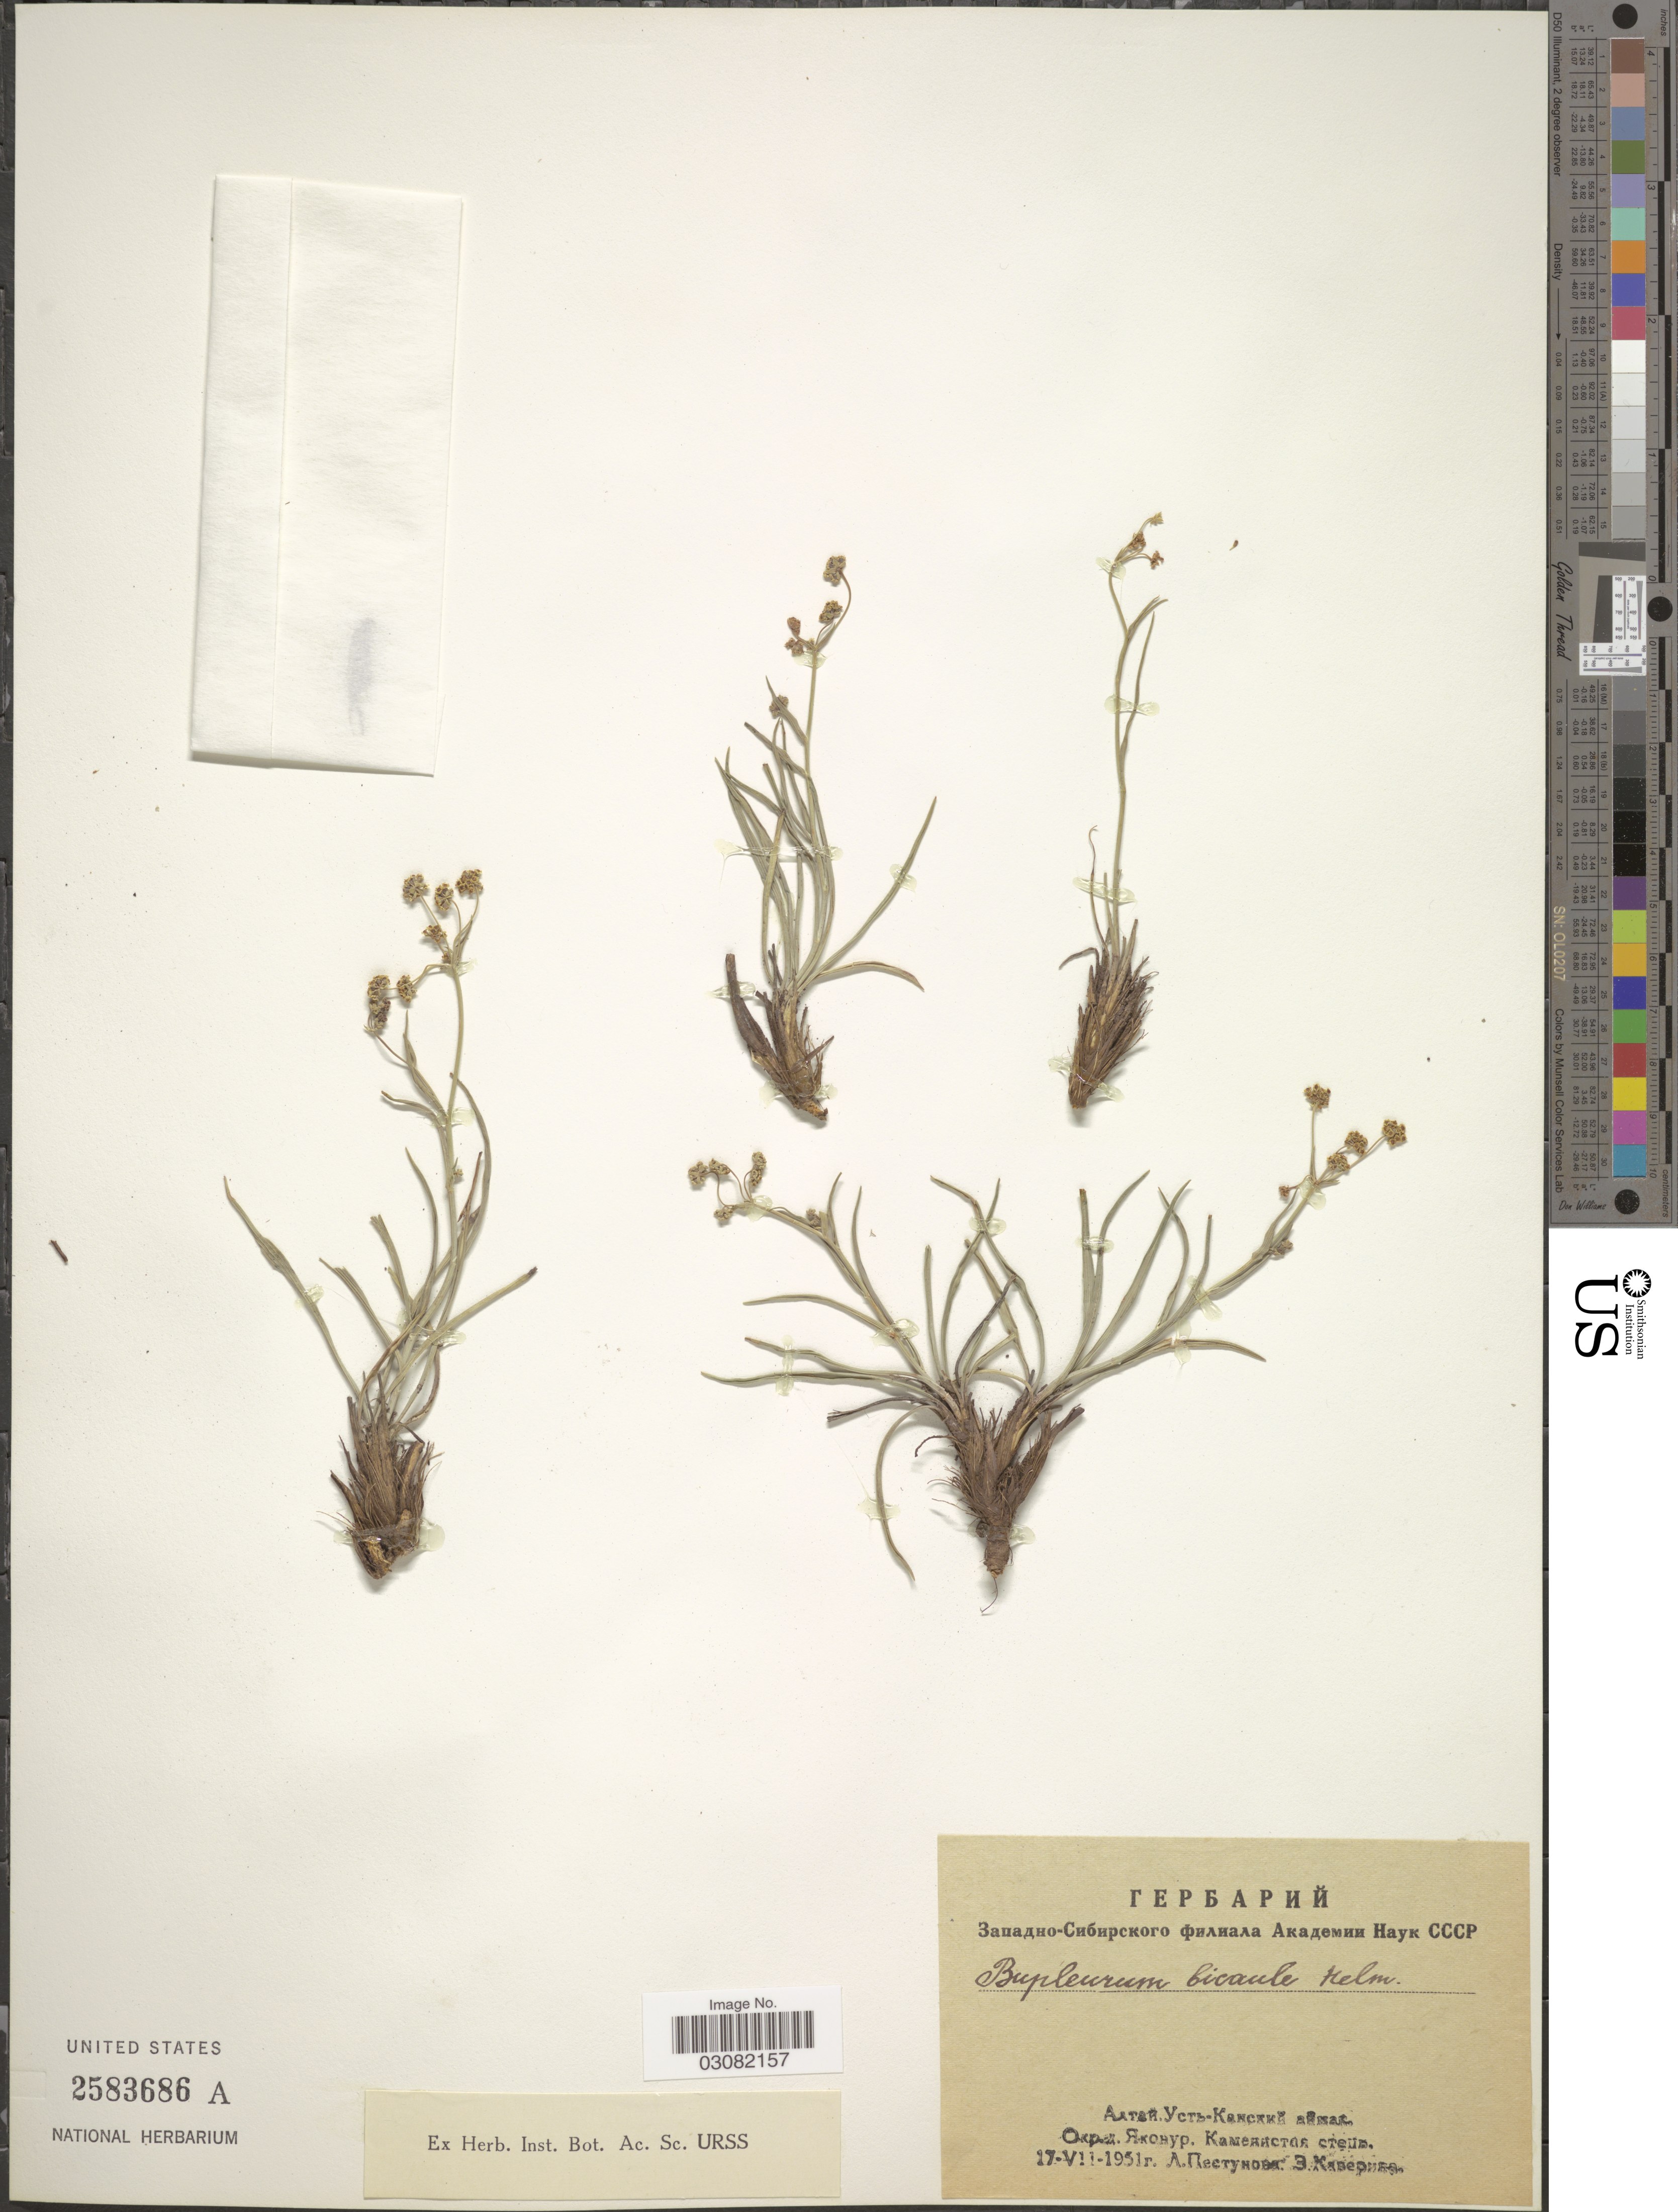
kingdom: Plantae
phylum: Tracheophyta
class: Magnoliopsida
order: Apiales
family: Apiaceae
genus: Bupleurum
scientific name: Bupleurum bicaule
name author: Helm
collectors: L. Pestunova & Z. Kaverina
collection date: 1951-07-17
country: Russian Federation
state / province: Altai Krai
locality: Ust- Kanskiy. Vicinity of village Yakonur.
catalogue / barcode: US 2583686A